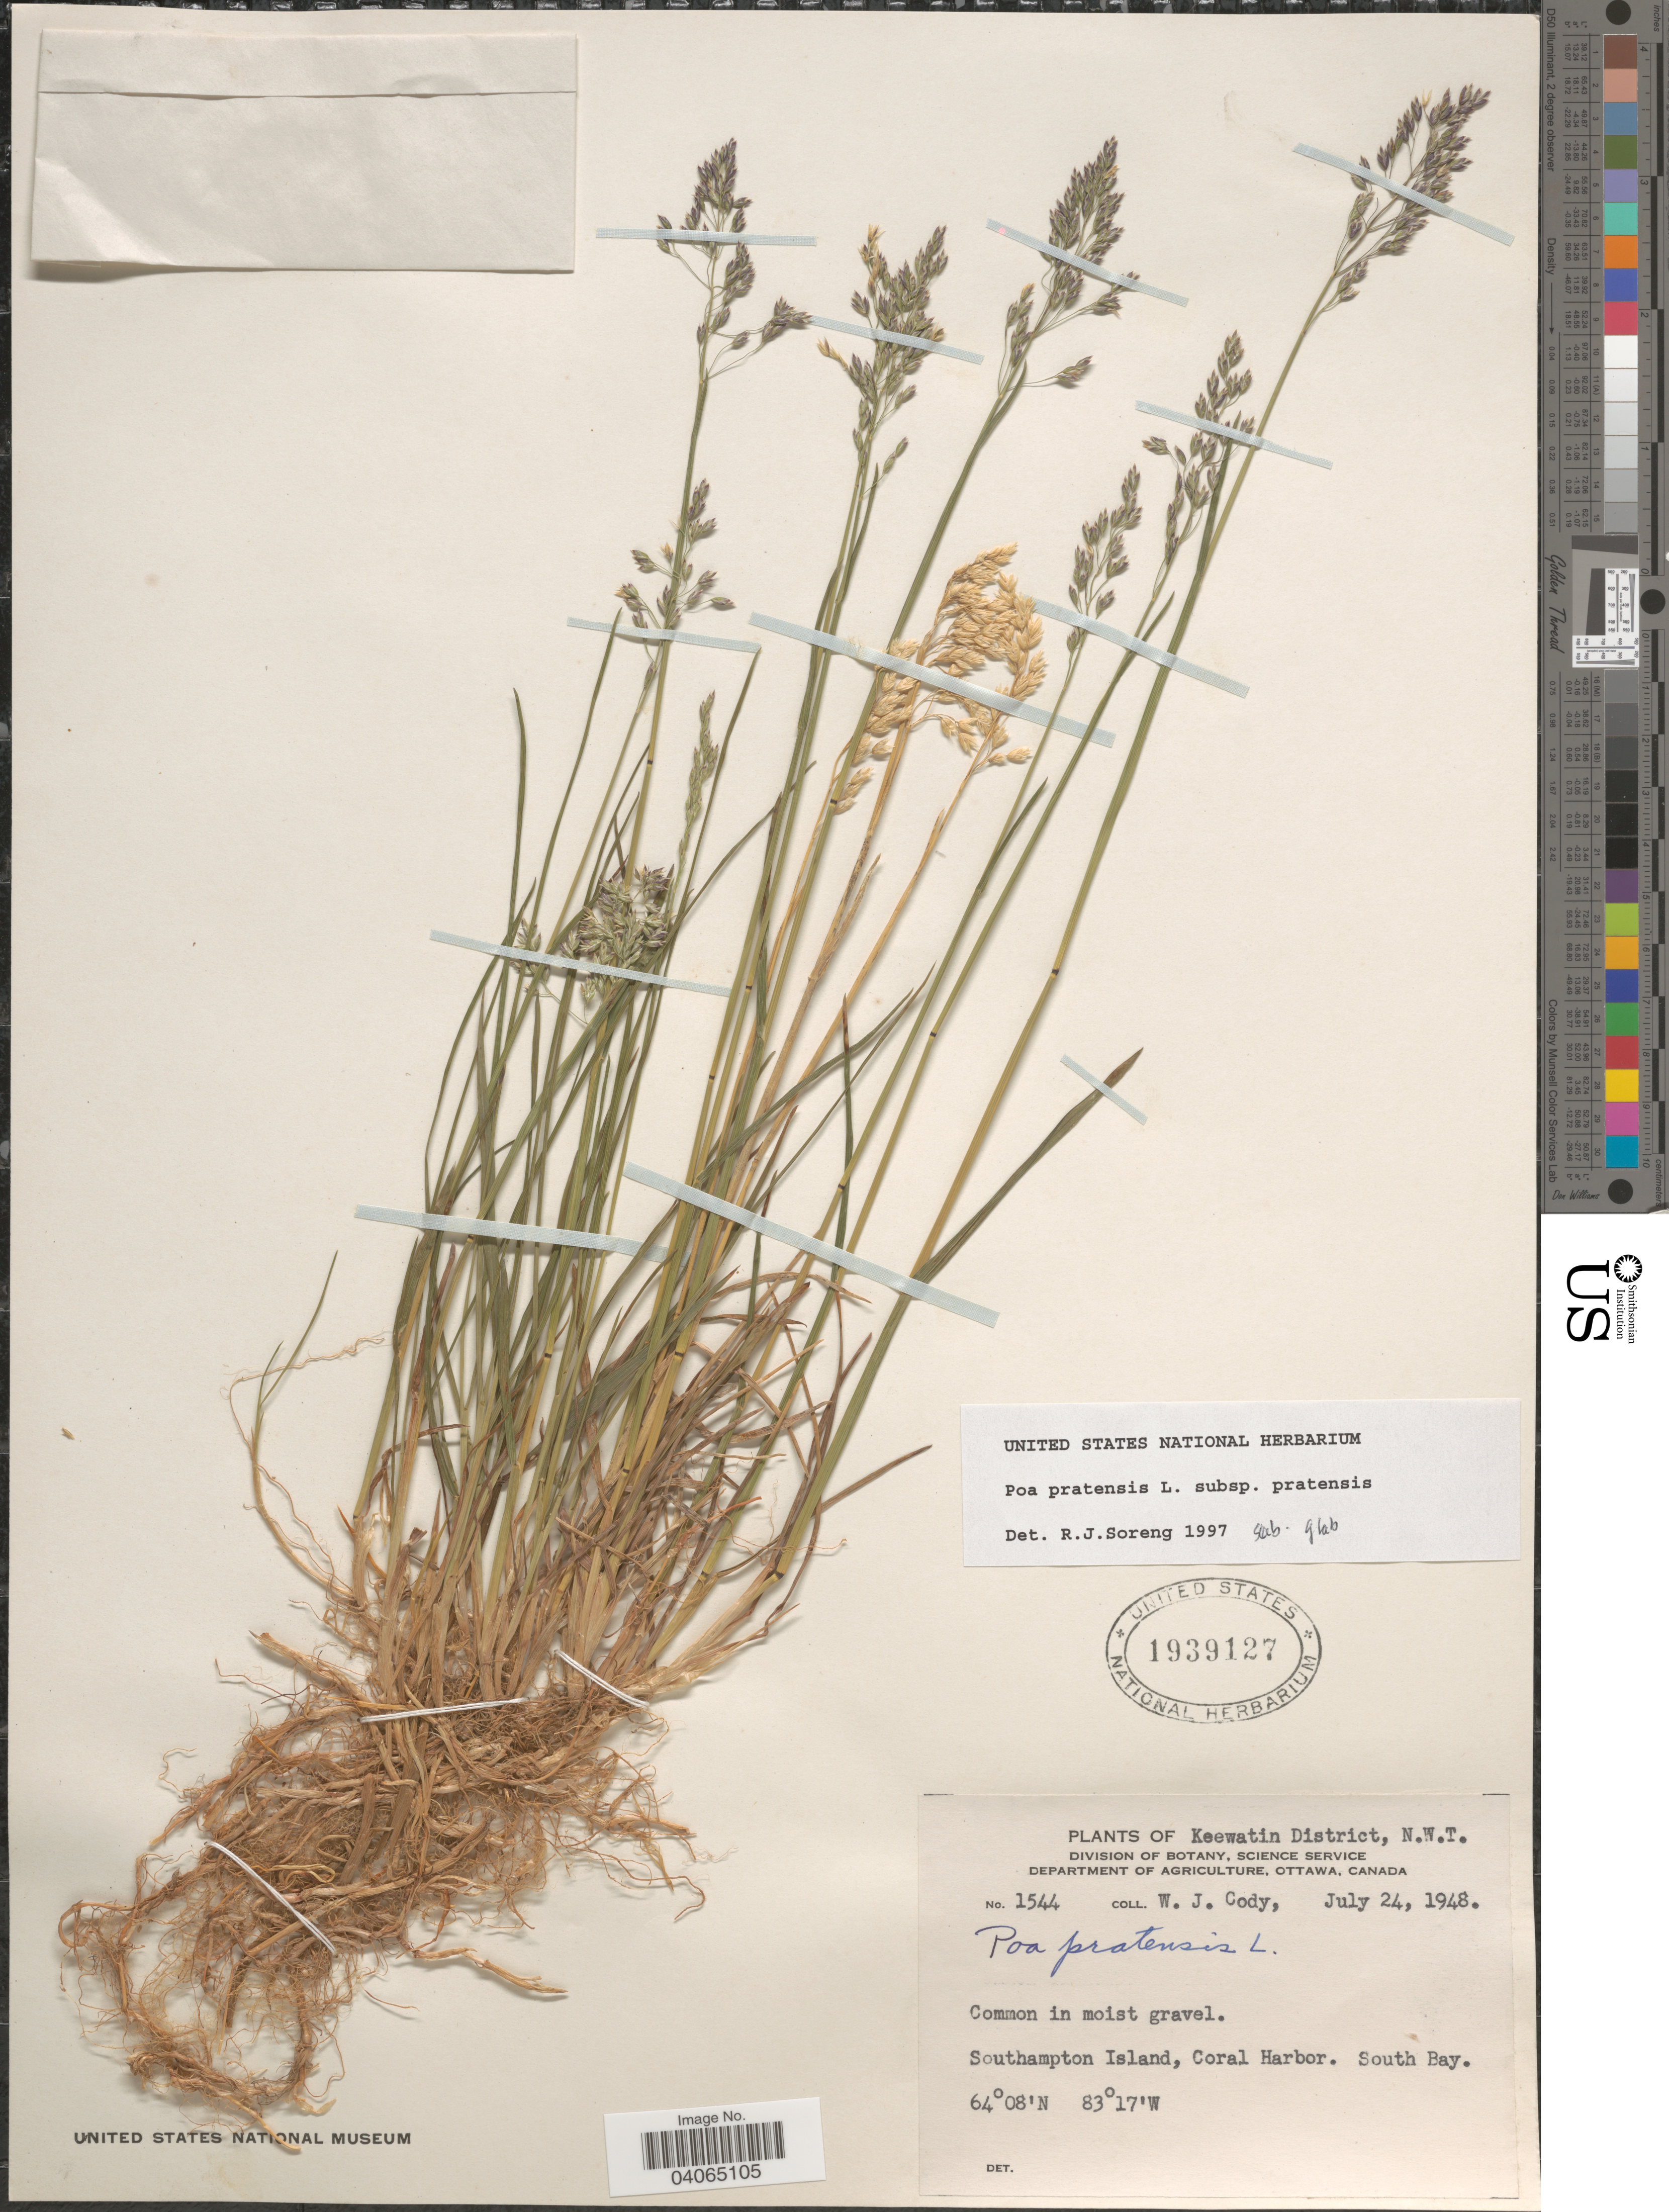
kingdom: Plantae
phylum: Tracheophyta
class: Liliopsida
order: Poales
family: Poaceae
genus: Poa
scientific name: Poa pratensis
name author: L.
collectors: W. Cody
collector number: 1544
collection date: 1948-07-24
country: Canada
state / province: Northwest Territories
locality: Keewatin District. Southampton Island, Coral Harbor. South Bay.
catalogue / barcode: US 1939127